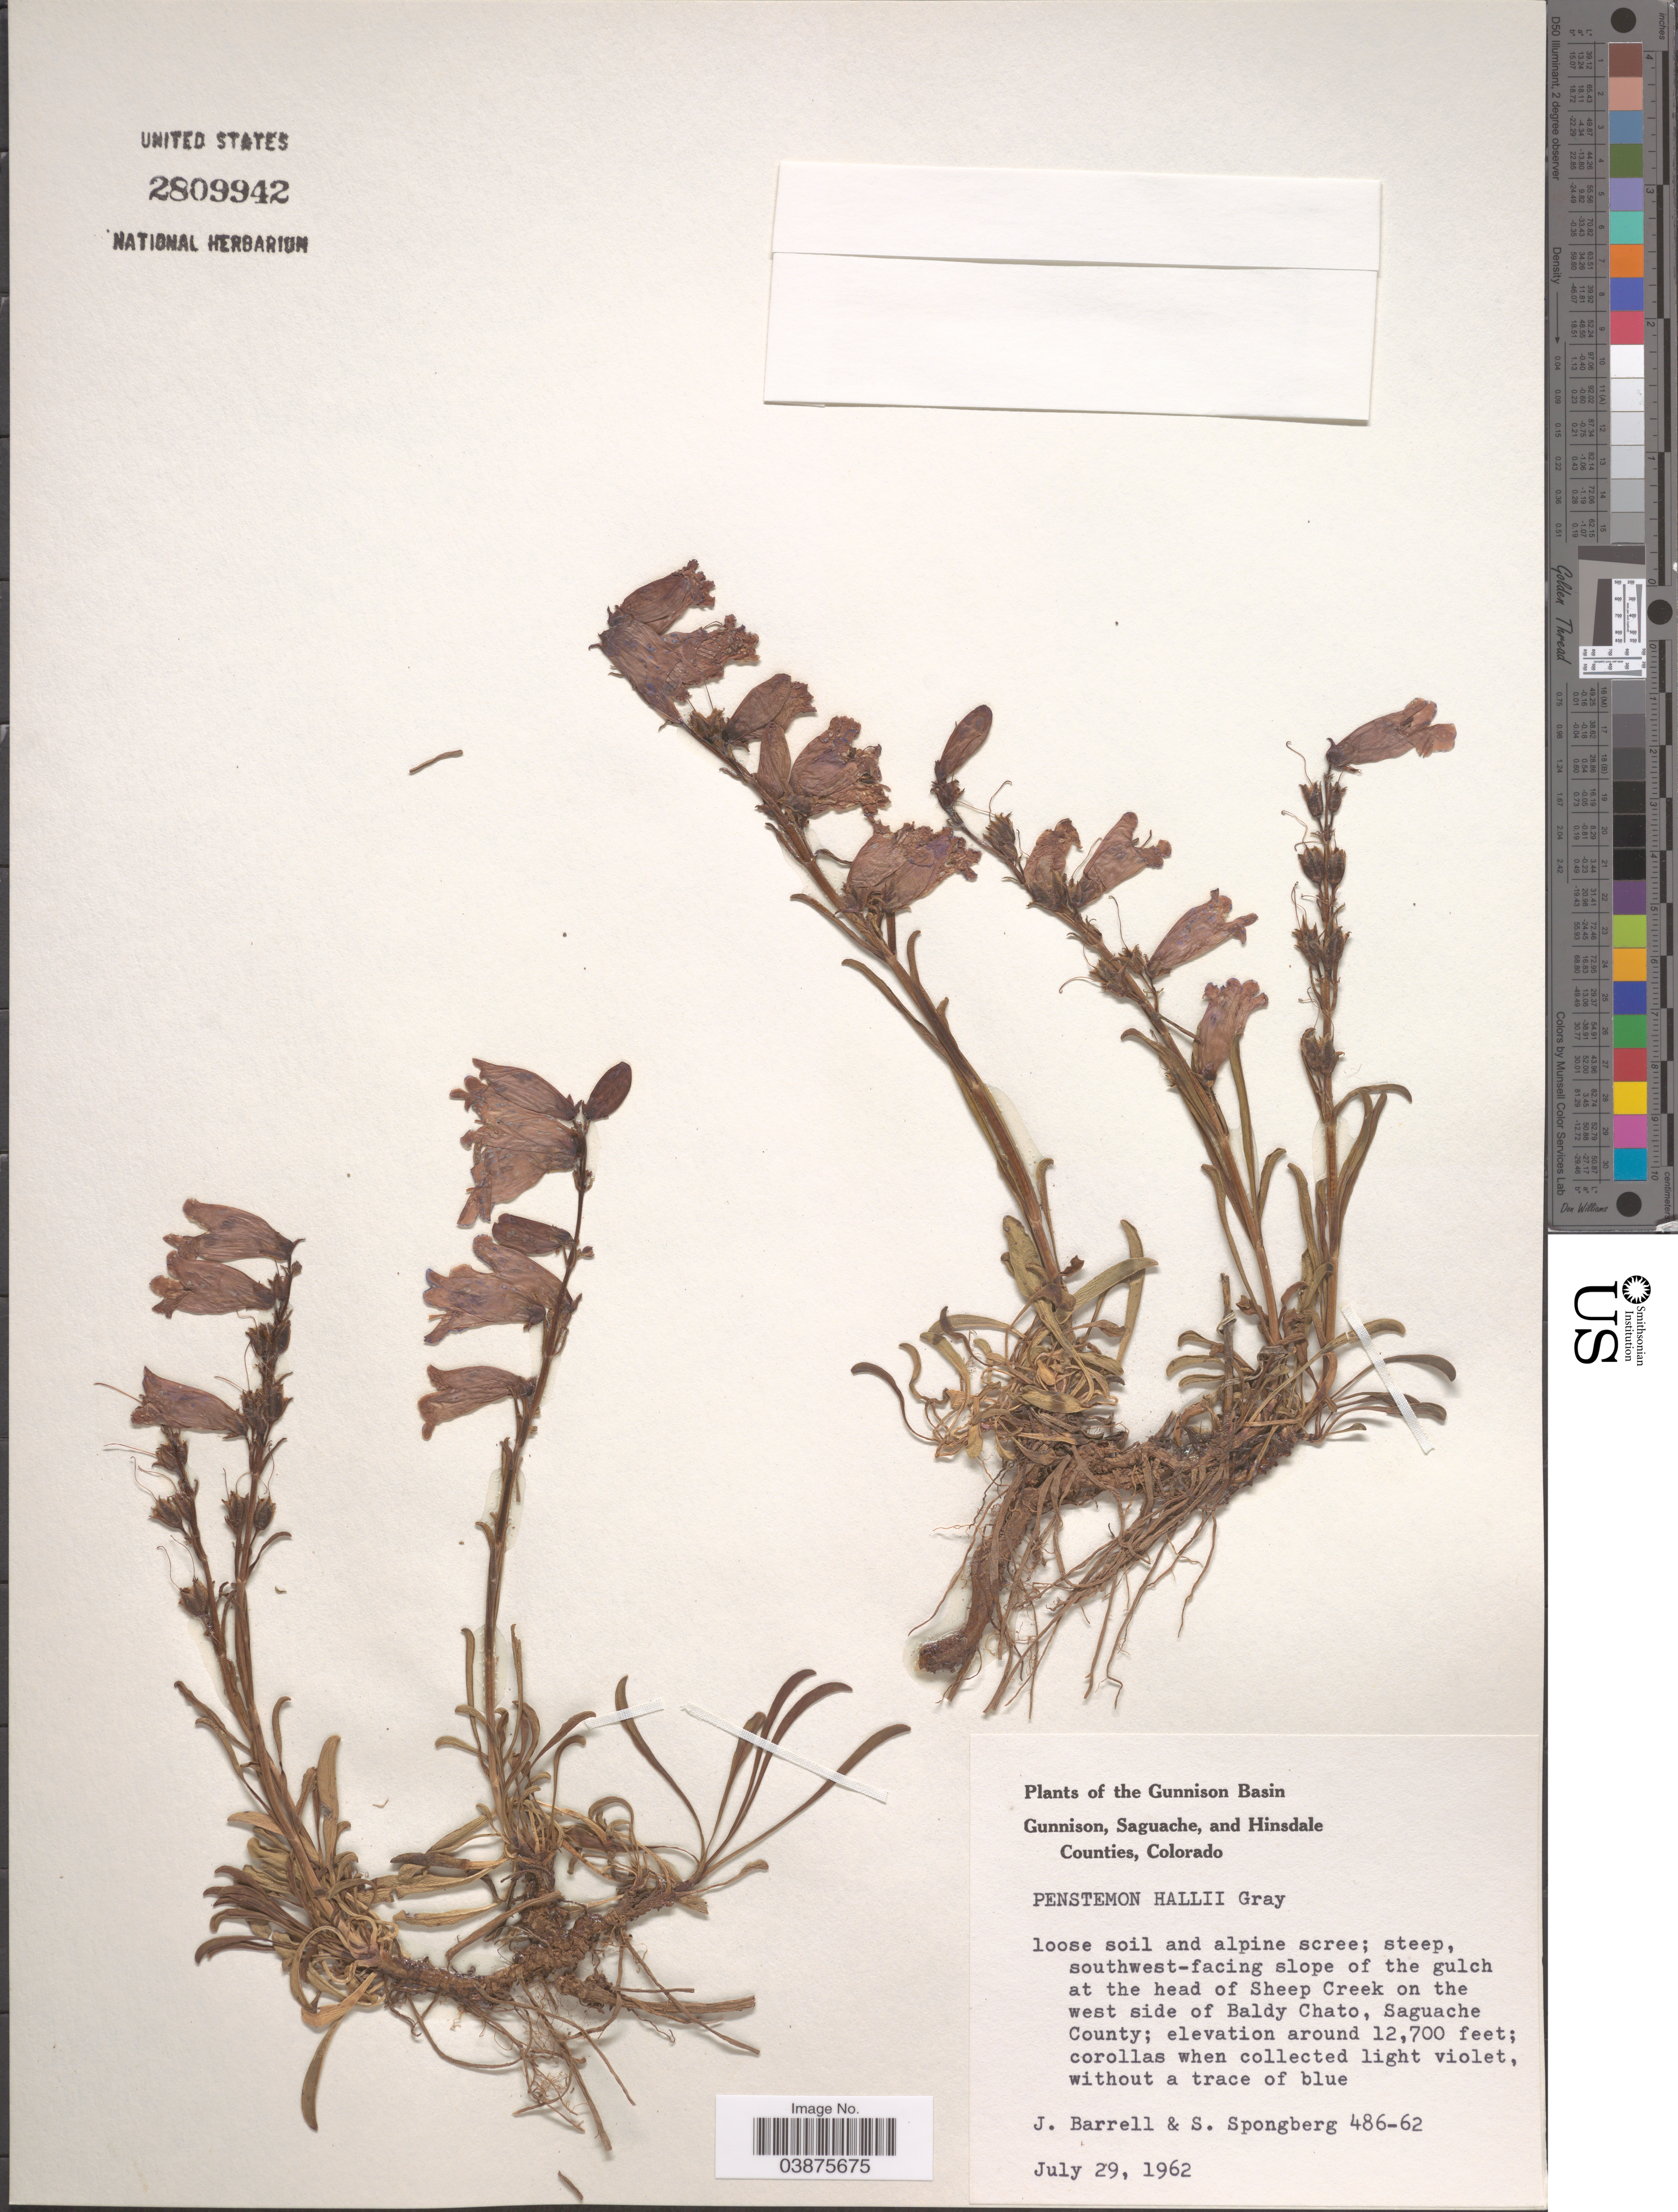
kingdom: Plantae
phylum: Tracheophyta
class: Magnoliopsida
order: Lamiales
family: Plantaginaceae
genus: Penstemon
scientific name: Penstemon hallii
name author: A. Gray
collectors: J. Barrell & S. A.Spongberg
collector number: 486-62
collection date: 1962-07-29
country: United States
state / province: Colorado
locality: Gunnison Basin. Southwest-facing slope of the gulch at the head of Sheep Creek on the west side of Baldy Chato, Saguache County.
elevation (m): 3871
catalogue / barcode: US 2809942